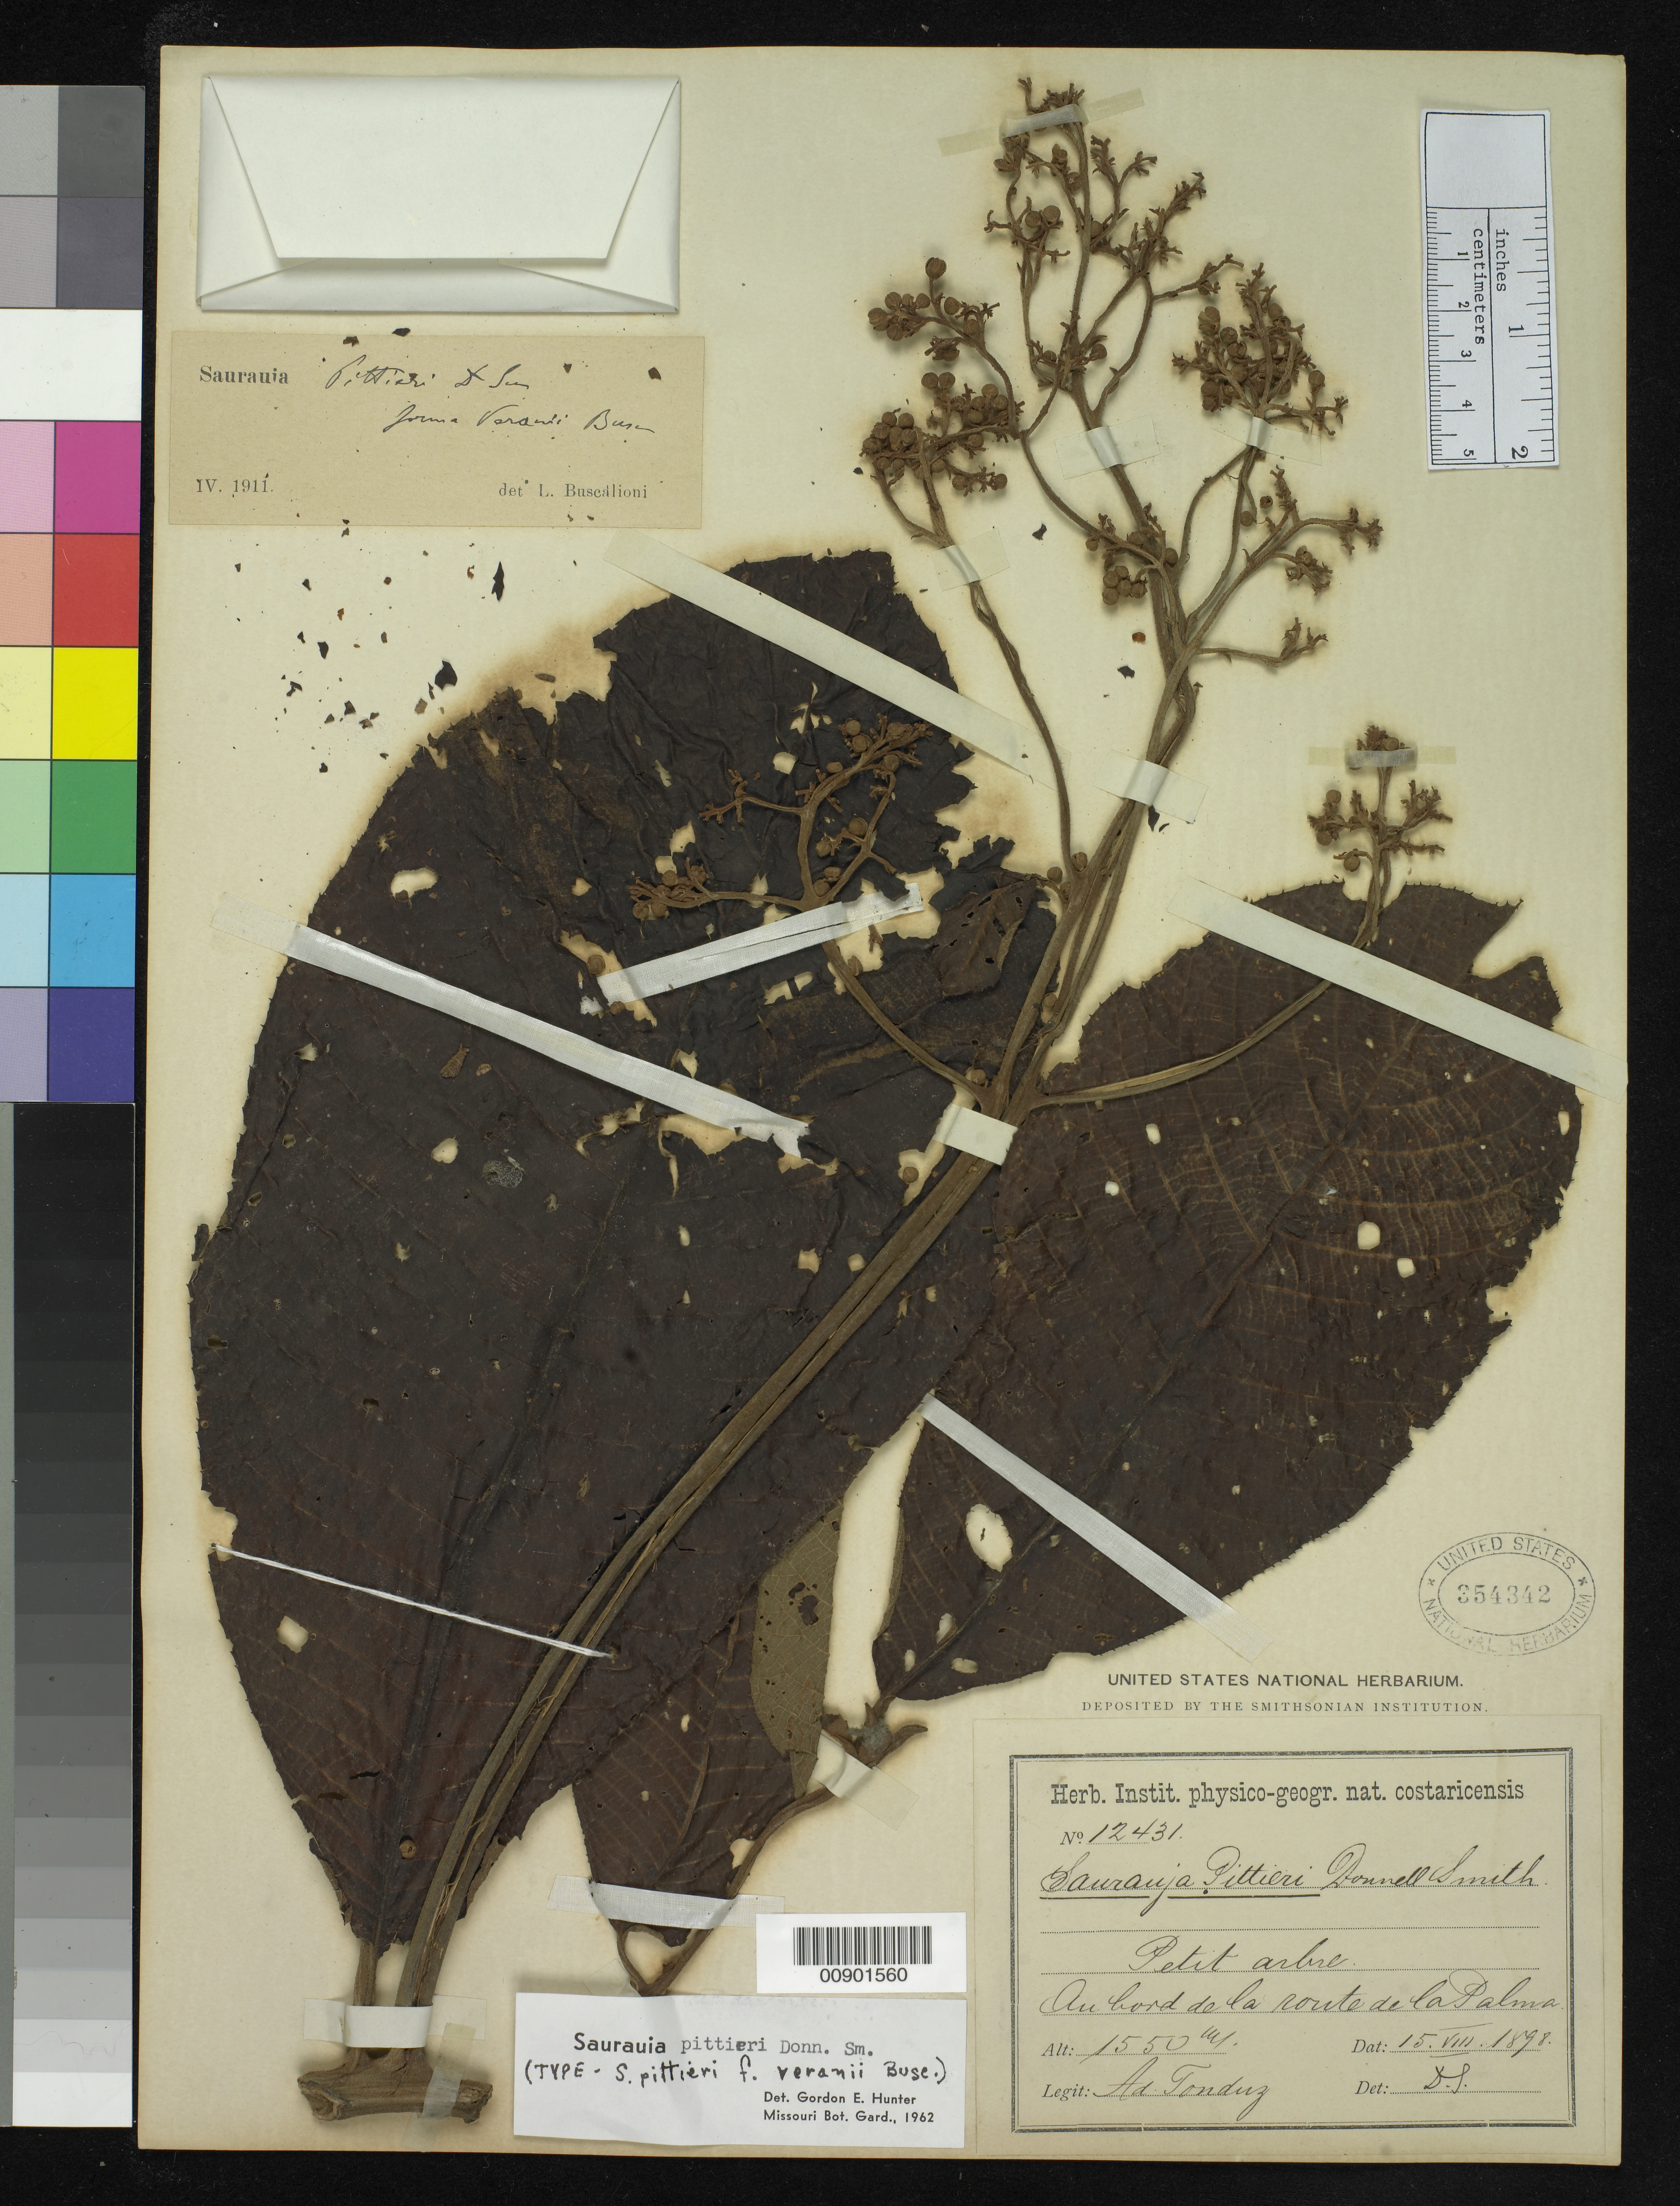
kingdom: Plantae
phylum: Tracheophyta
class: Magnoliopsida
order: Ericales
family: Actinidiaceae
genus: Saurauia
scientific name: Saurauia pittieri f. veranii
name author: Buscal.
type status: Isotype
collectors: A. Tonduz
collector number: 12431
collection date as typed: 15 Aug 1898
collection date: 1898-08-15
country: Costa Rica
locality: Las Palmas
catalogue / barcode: US 354342